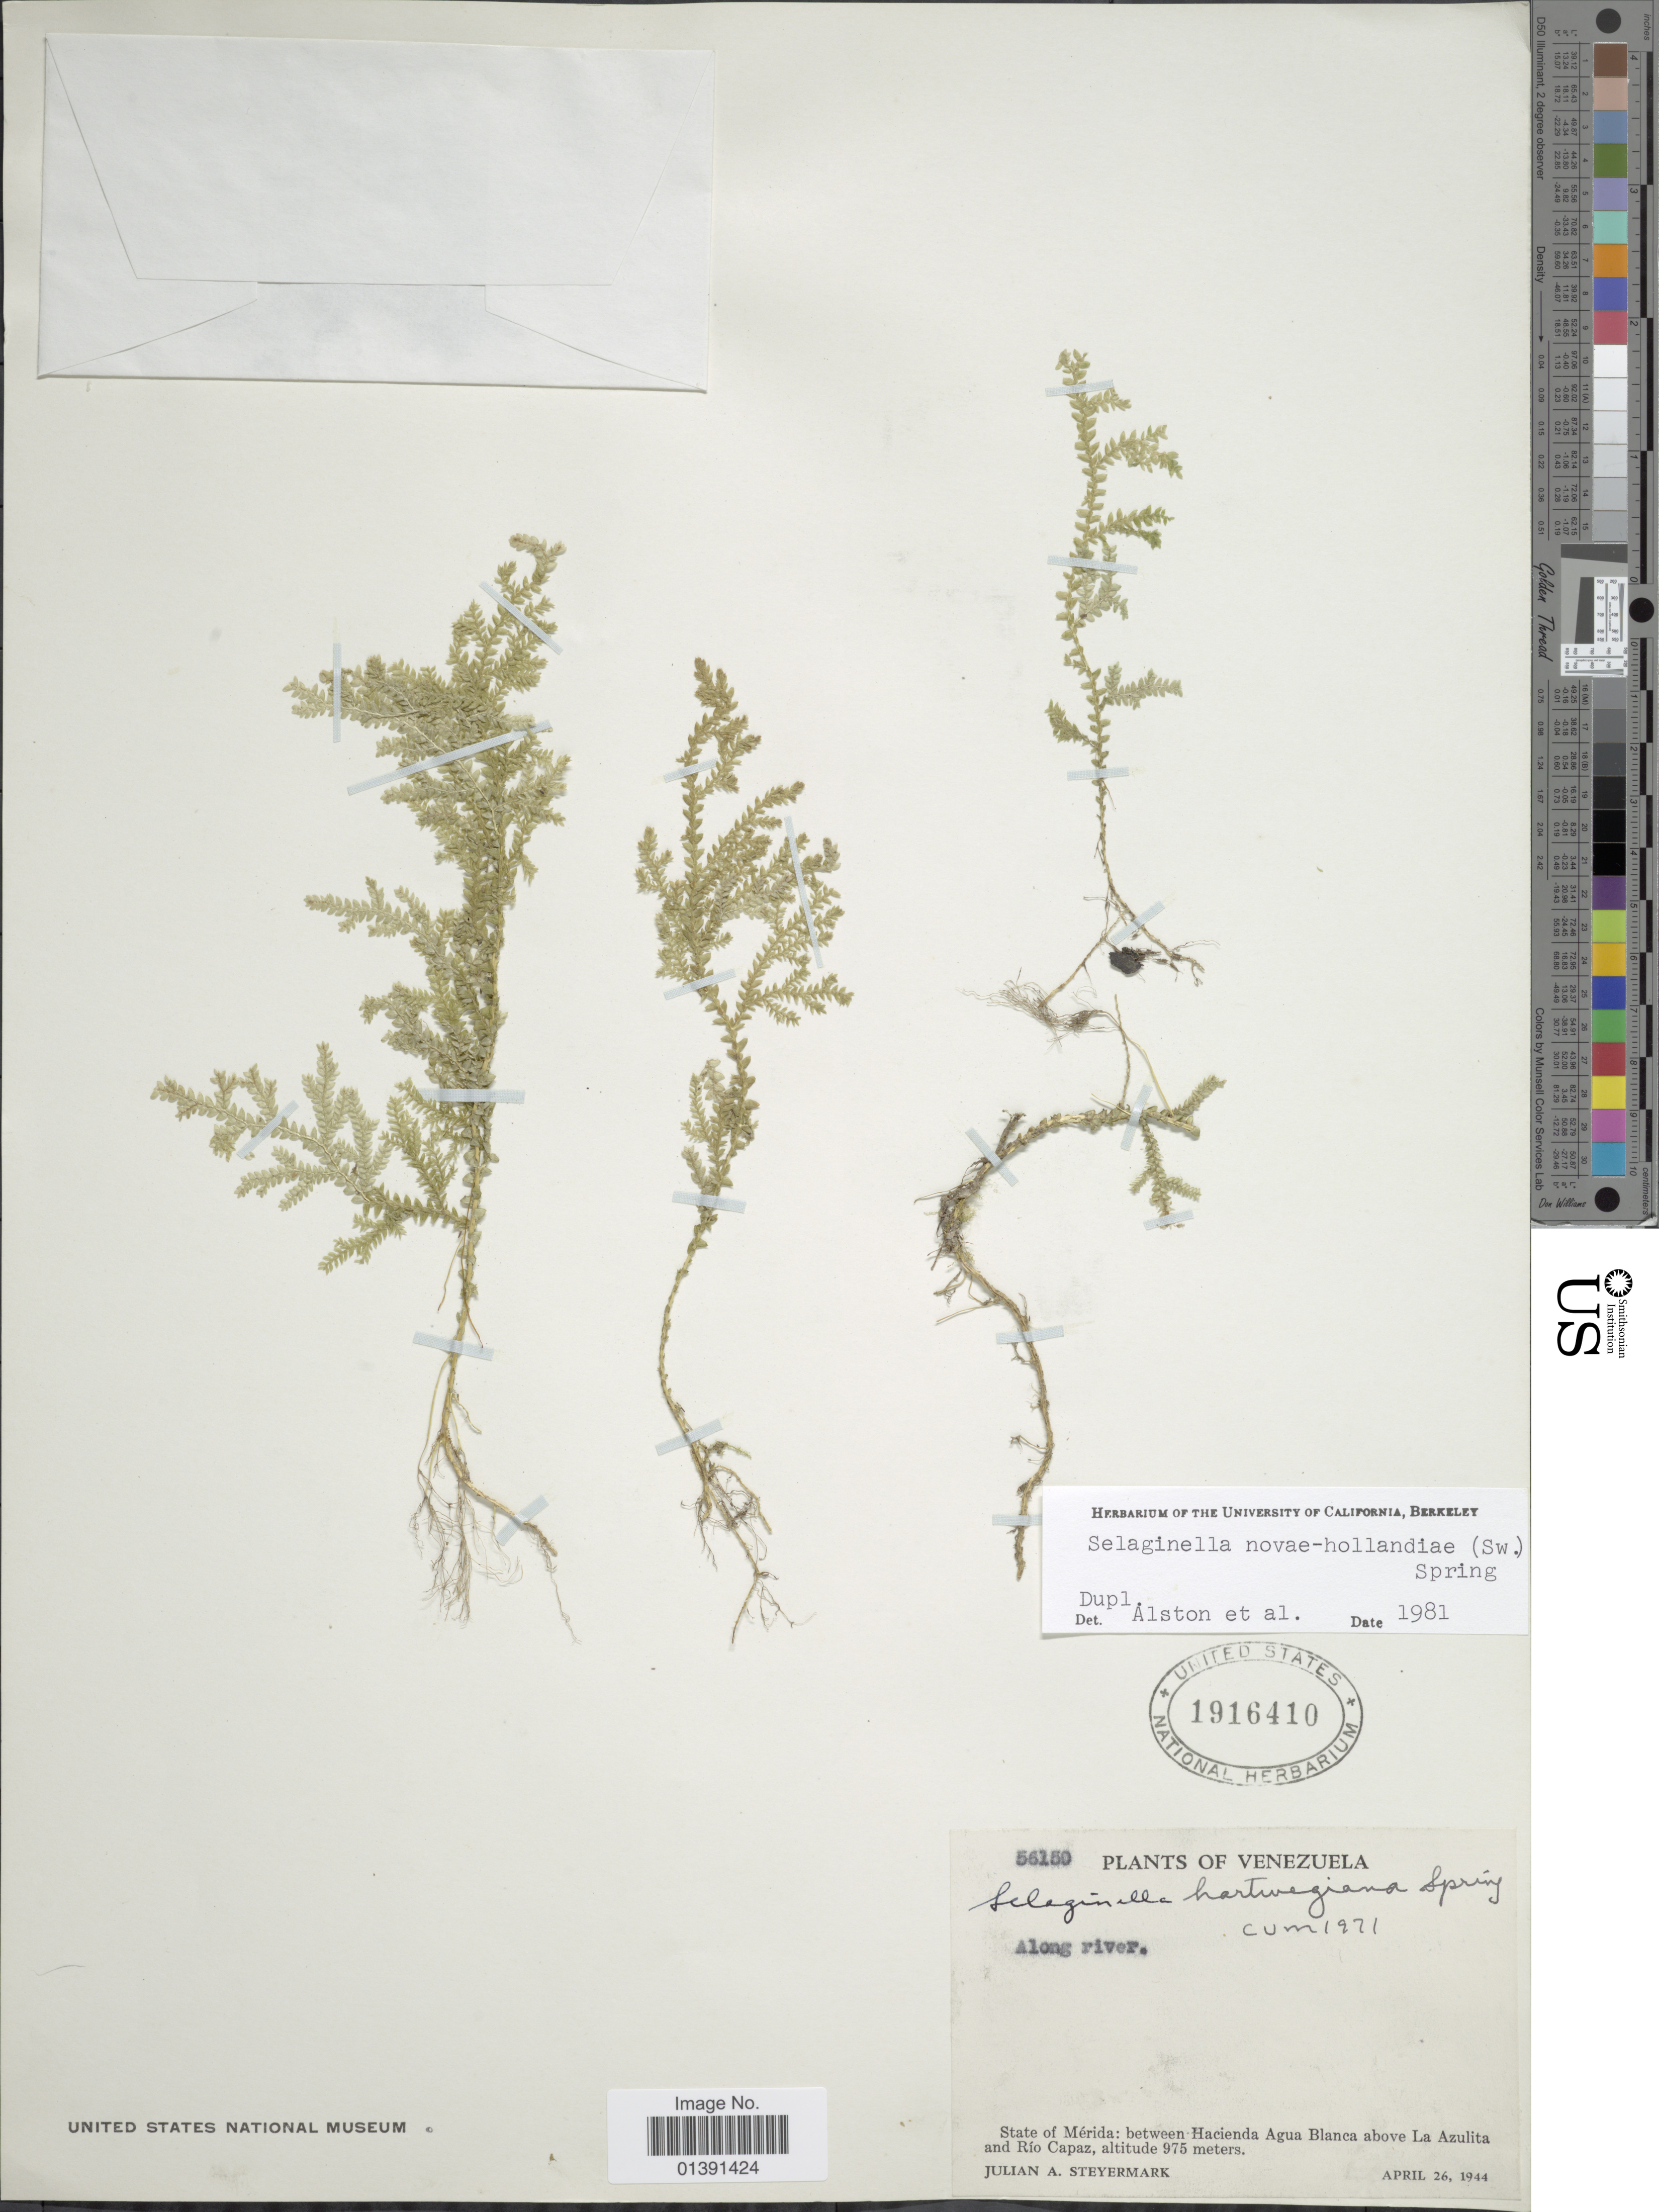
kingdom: Plantae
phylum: Tracheophyta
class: Lycopodiopsida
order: Selaginellales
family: Selaginellaceae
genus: Selaginella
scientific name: Selaginella novae-hollandiae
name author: (Sw.) Spring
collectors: J. Steyermark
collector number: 56150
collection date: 1944-04-26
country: Venezuela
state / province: Mérida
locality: Between Hacienda Agua Blanca above La Azulita and Río Capaz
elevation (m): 975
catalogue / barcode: US 1916410